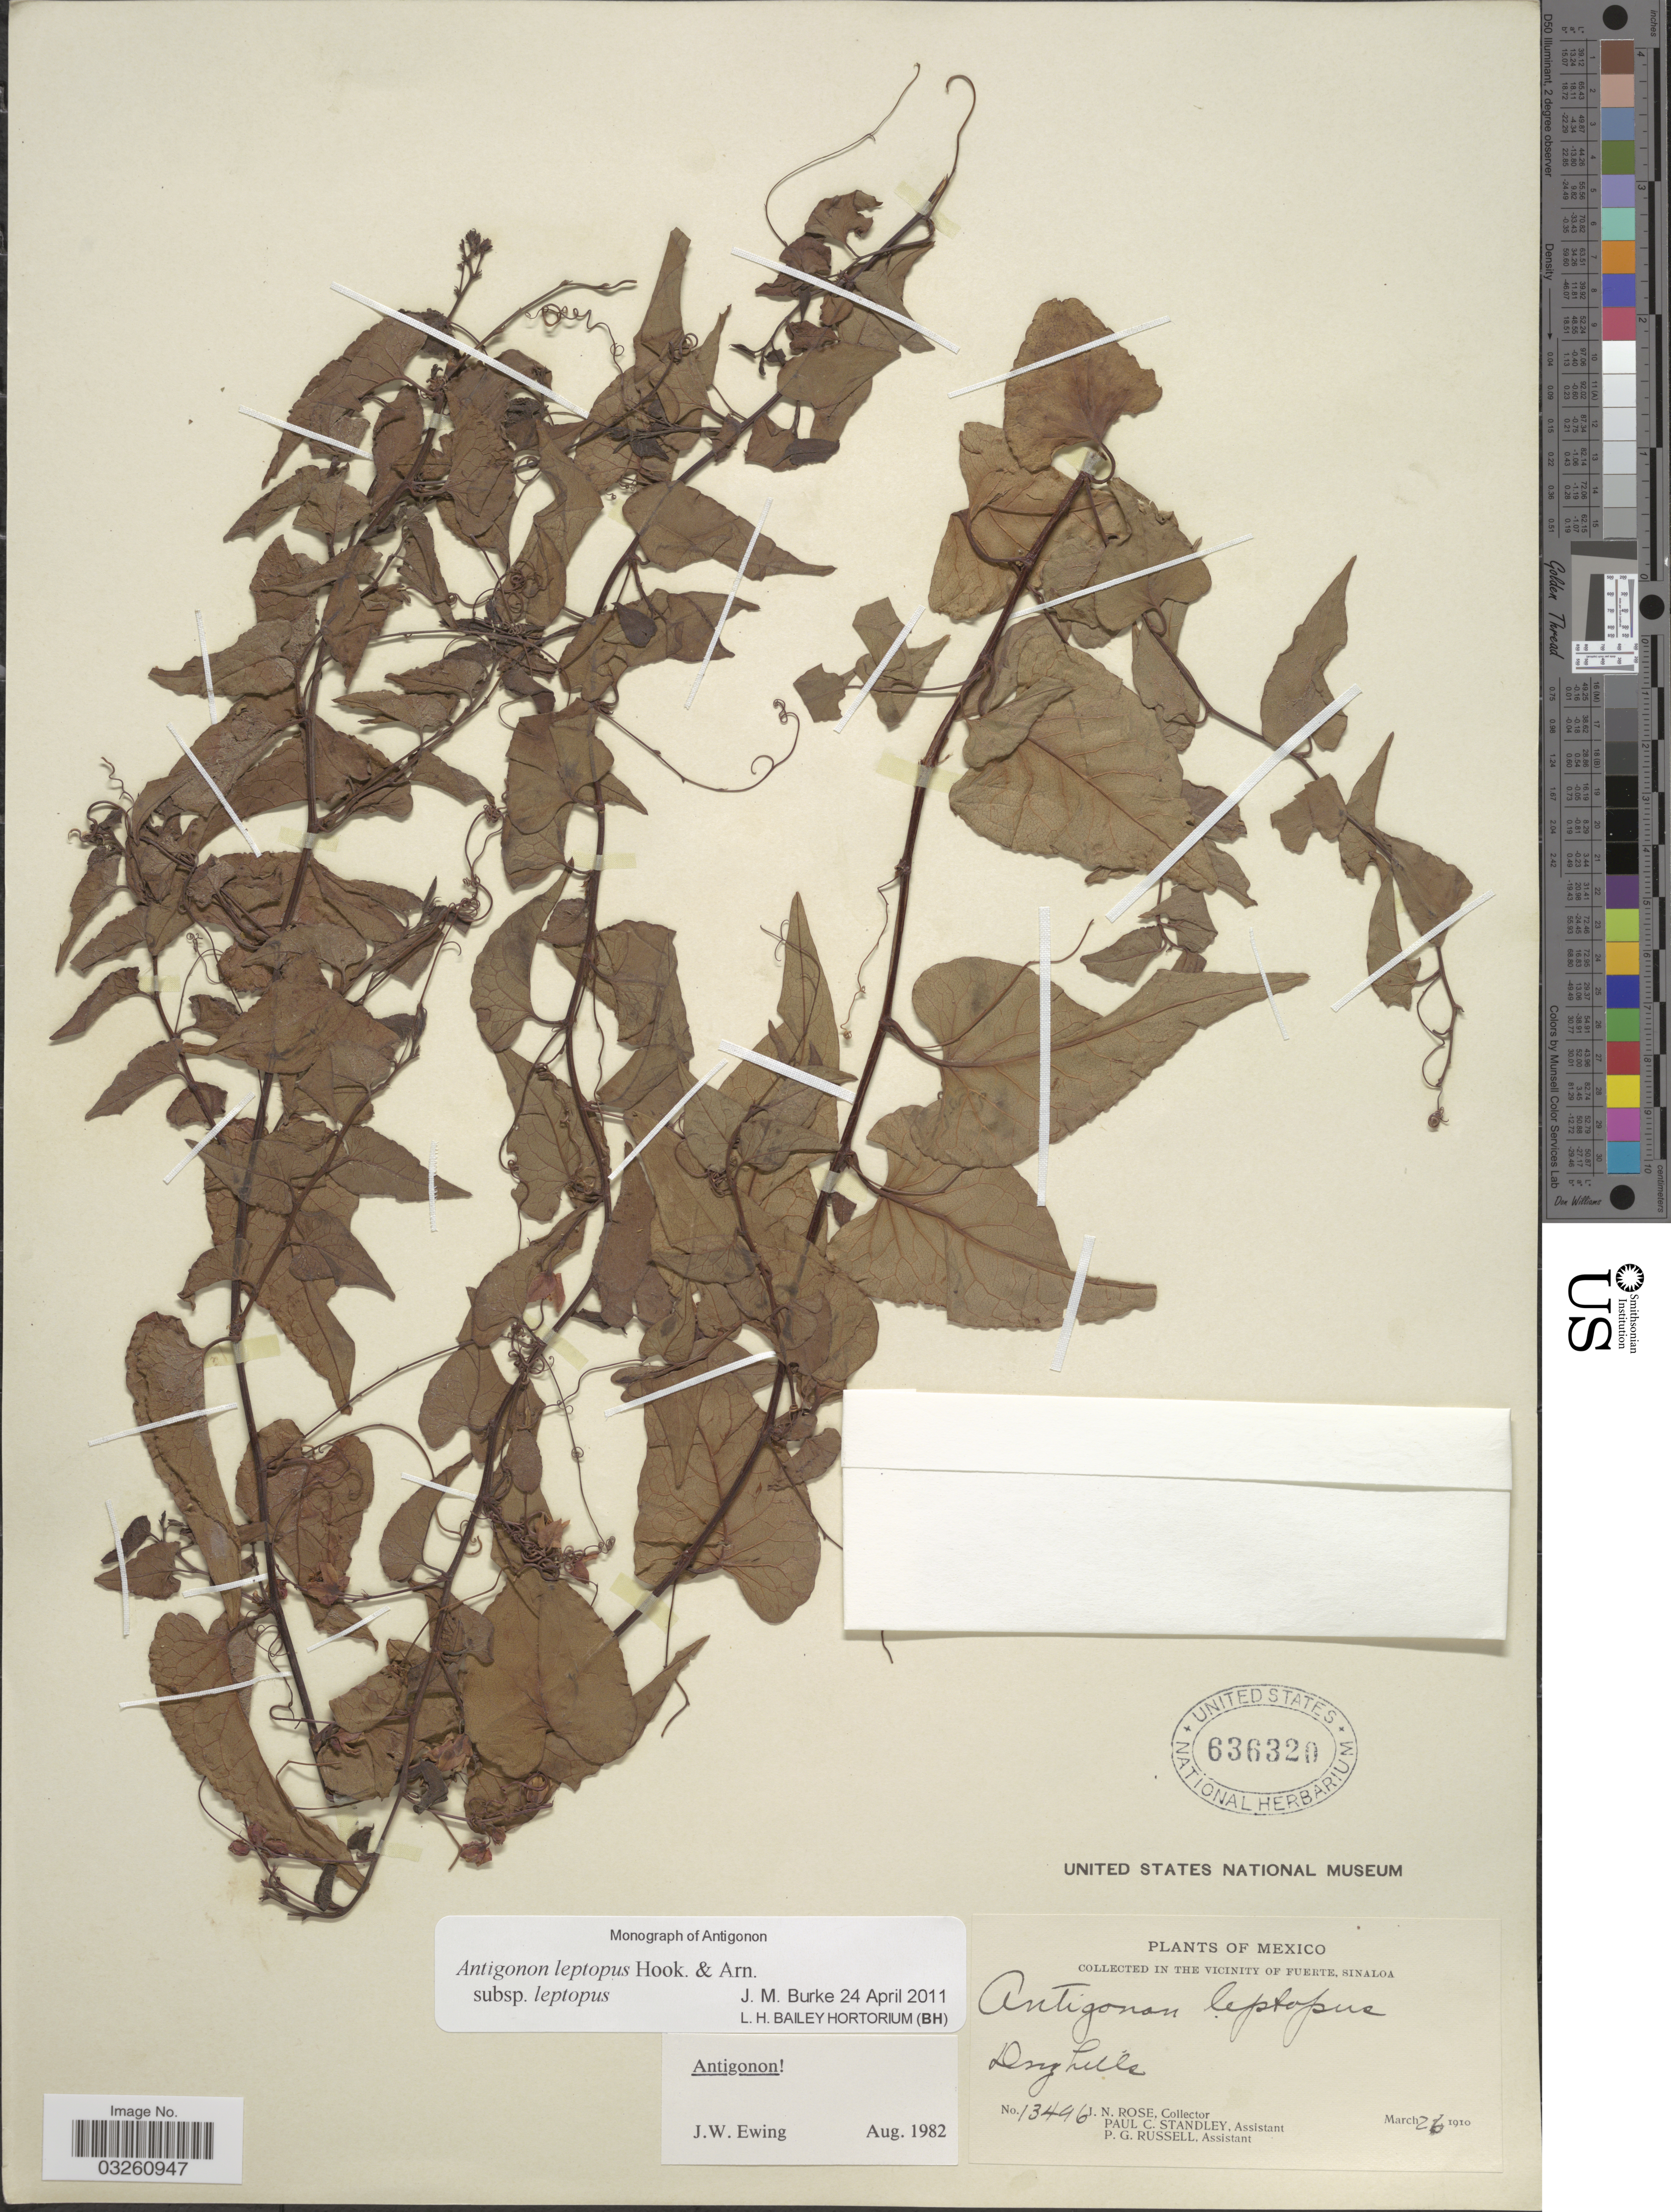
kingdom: Plantae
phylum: Tracheophyta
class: Magnoliopsida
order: Caryophyllales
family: Polygonaceae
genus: Antigonon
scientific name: Antigonon leptopus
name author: Hook. & Arn.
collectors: J. N. Rose, P. C. Standley & P. G. Russell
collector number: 13496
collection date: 1910-03-26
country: Mexico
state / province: Sinaloa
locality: In the vicinity of Fuerte.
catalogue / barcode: US 636320